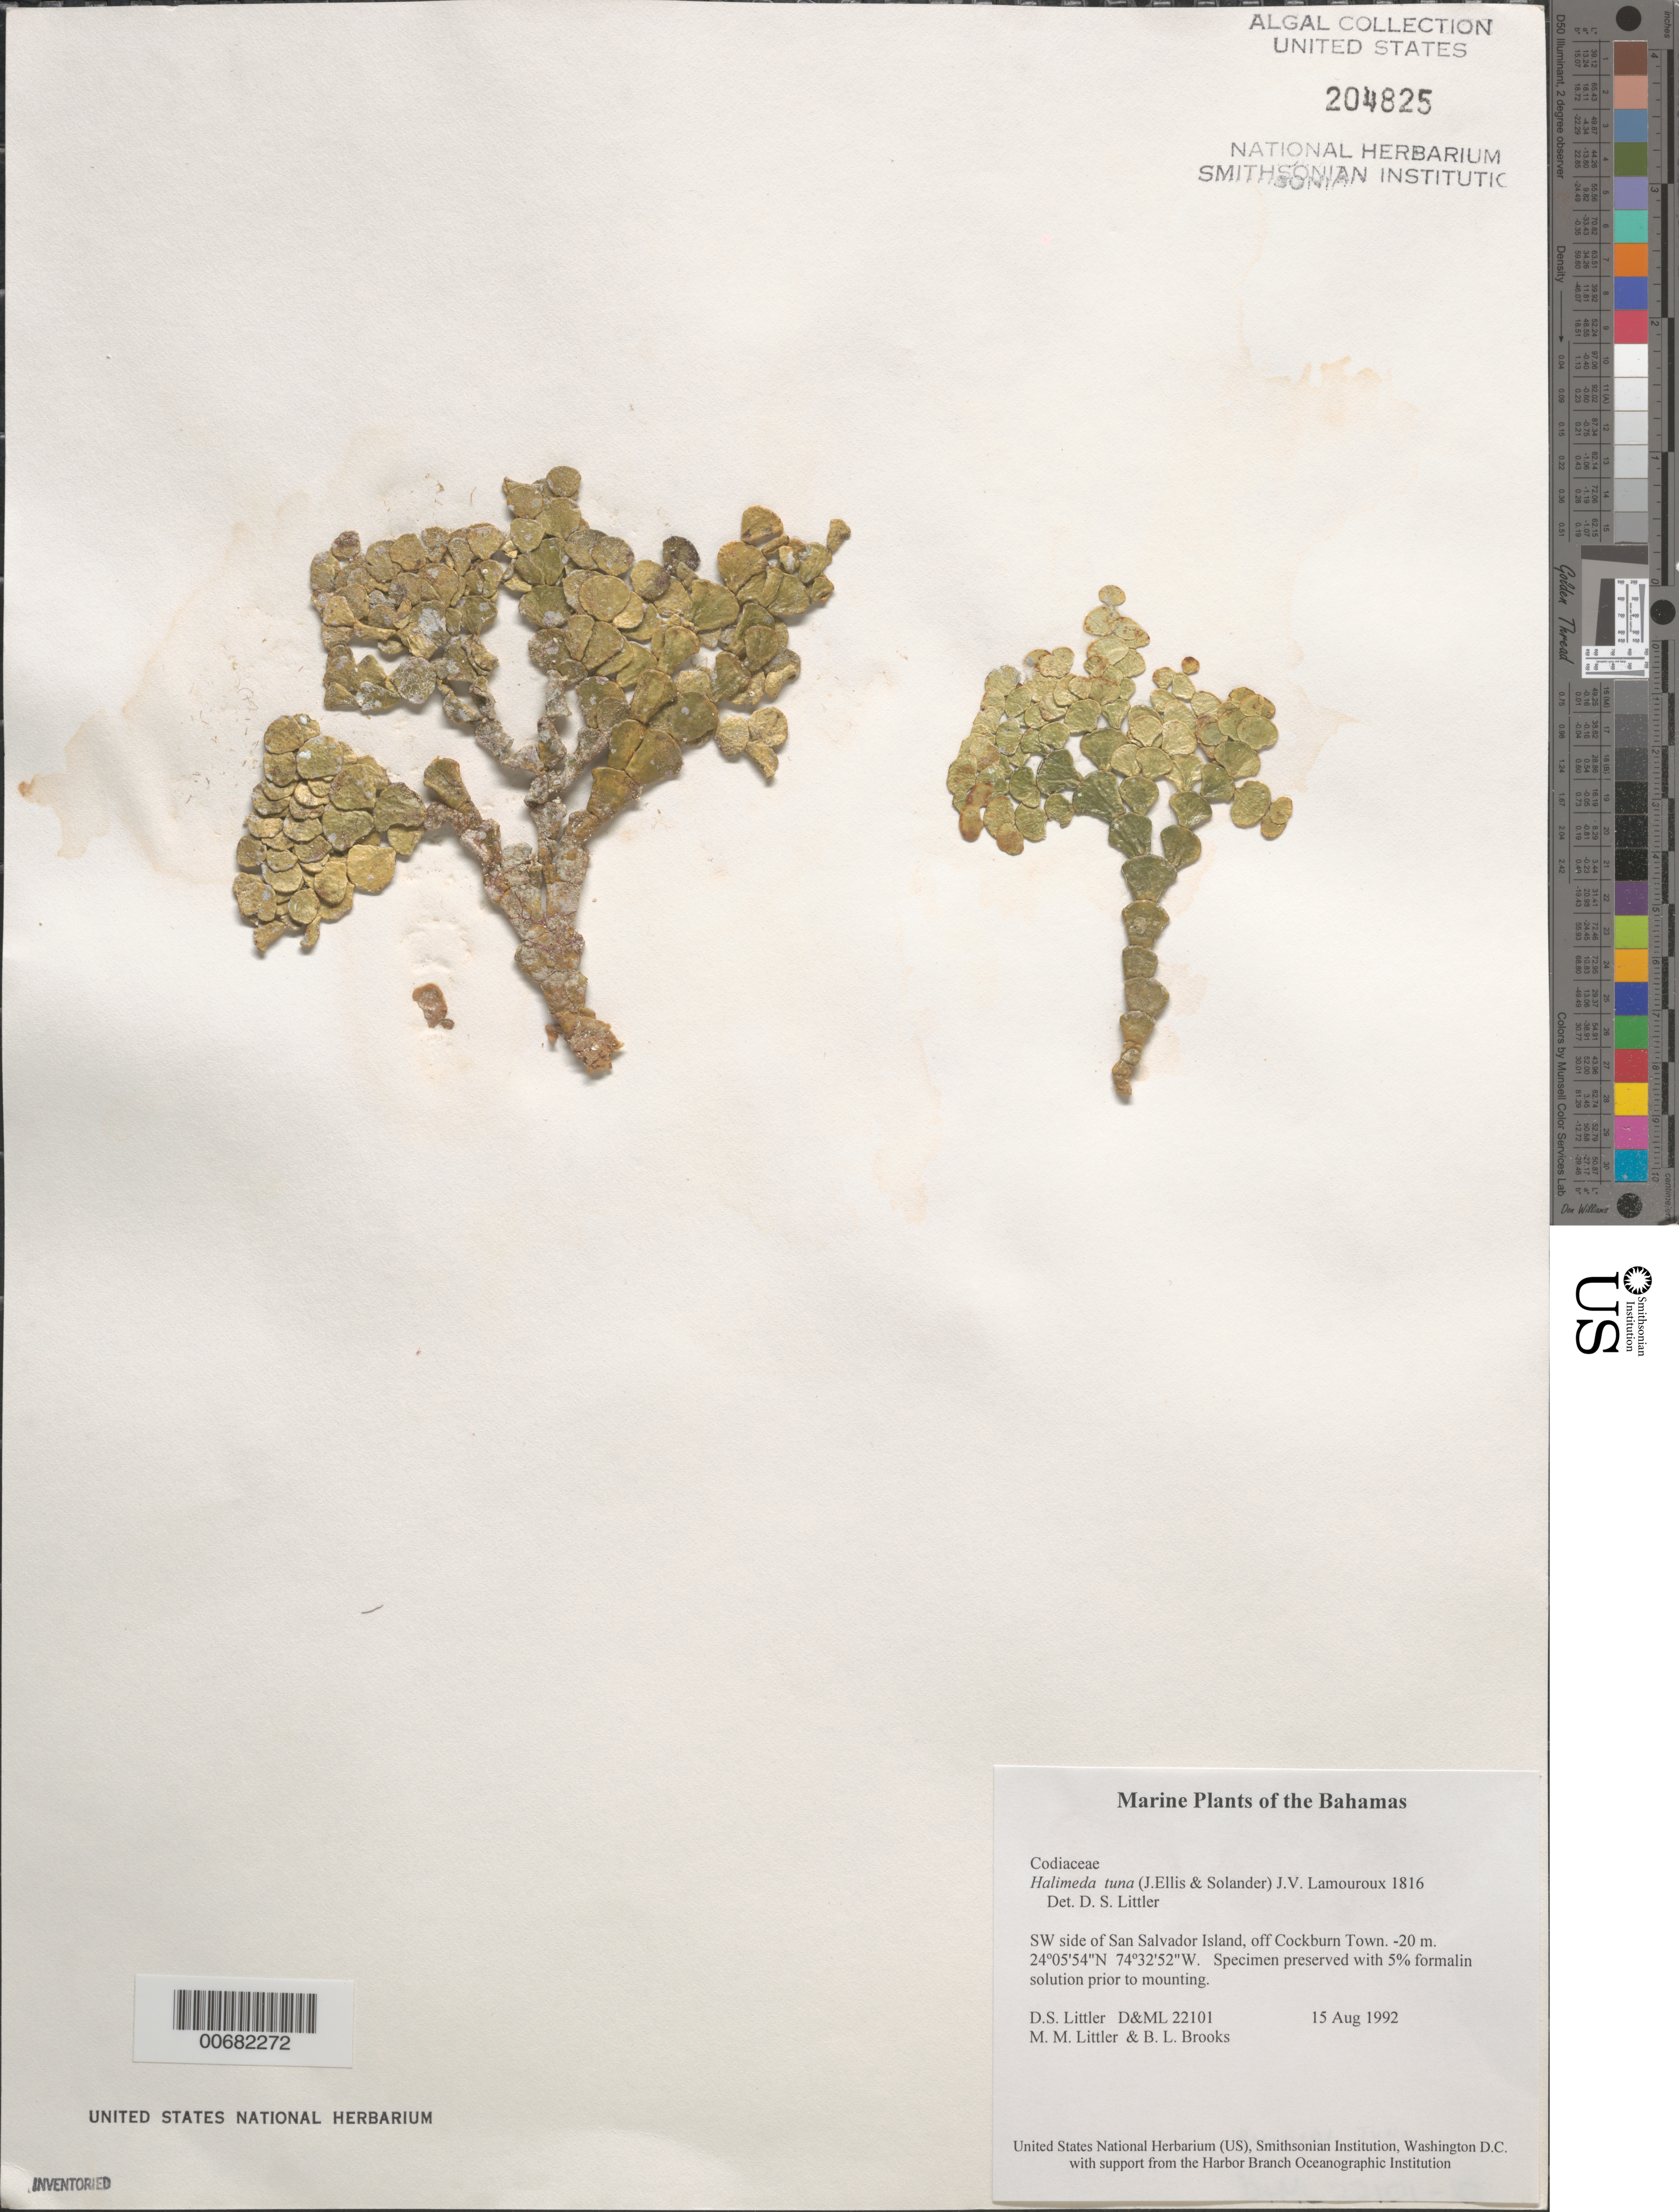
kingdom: Plantae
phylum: Chlorophyta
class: Ulvophyceae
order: Bryopsidales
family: Halimedaceae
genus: Halimeda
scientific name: Halimeda tuna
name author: (J. Ellis & Sol.) J.V.Lamouroux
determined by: Littler, D. S.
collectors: D. S. Littler, M. M. Littler & B. Brooks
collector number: D&ML 22101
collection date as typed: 15 Aug 1992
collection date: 1992-08-15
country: Bahamas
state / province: San Salvador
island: San Salvador Island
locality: Off Cockburn Town, southwest side of island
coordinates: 24 05' 54" N, 74 32' 52" W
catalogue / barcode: US 204825